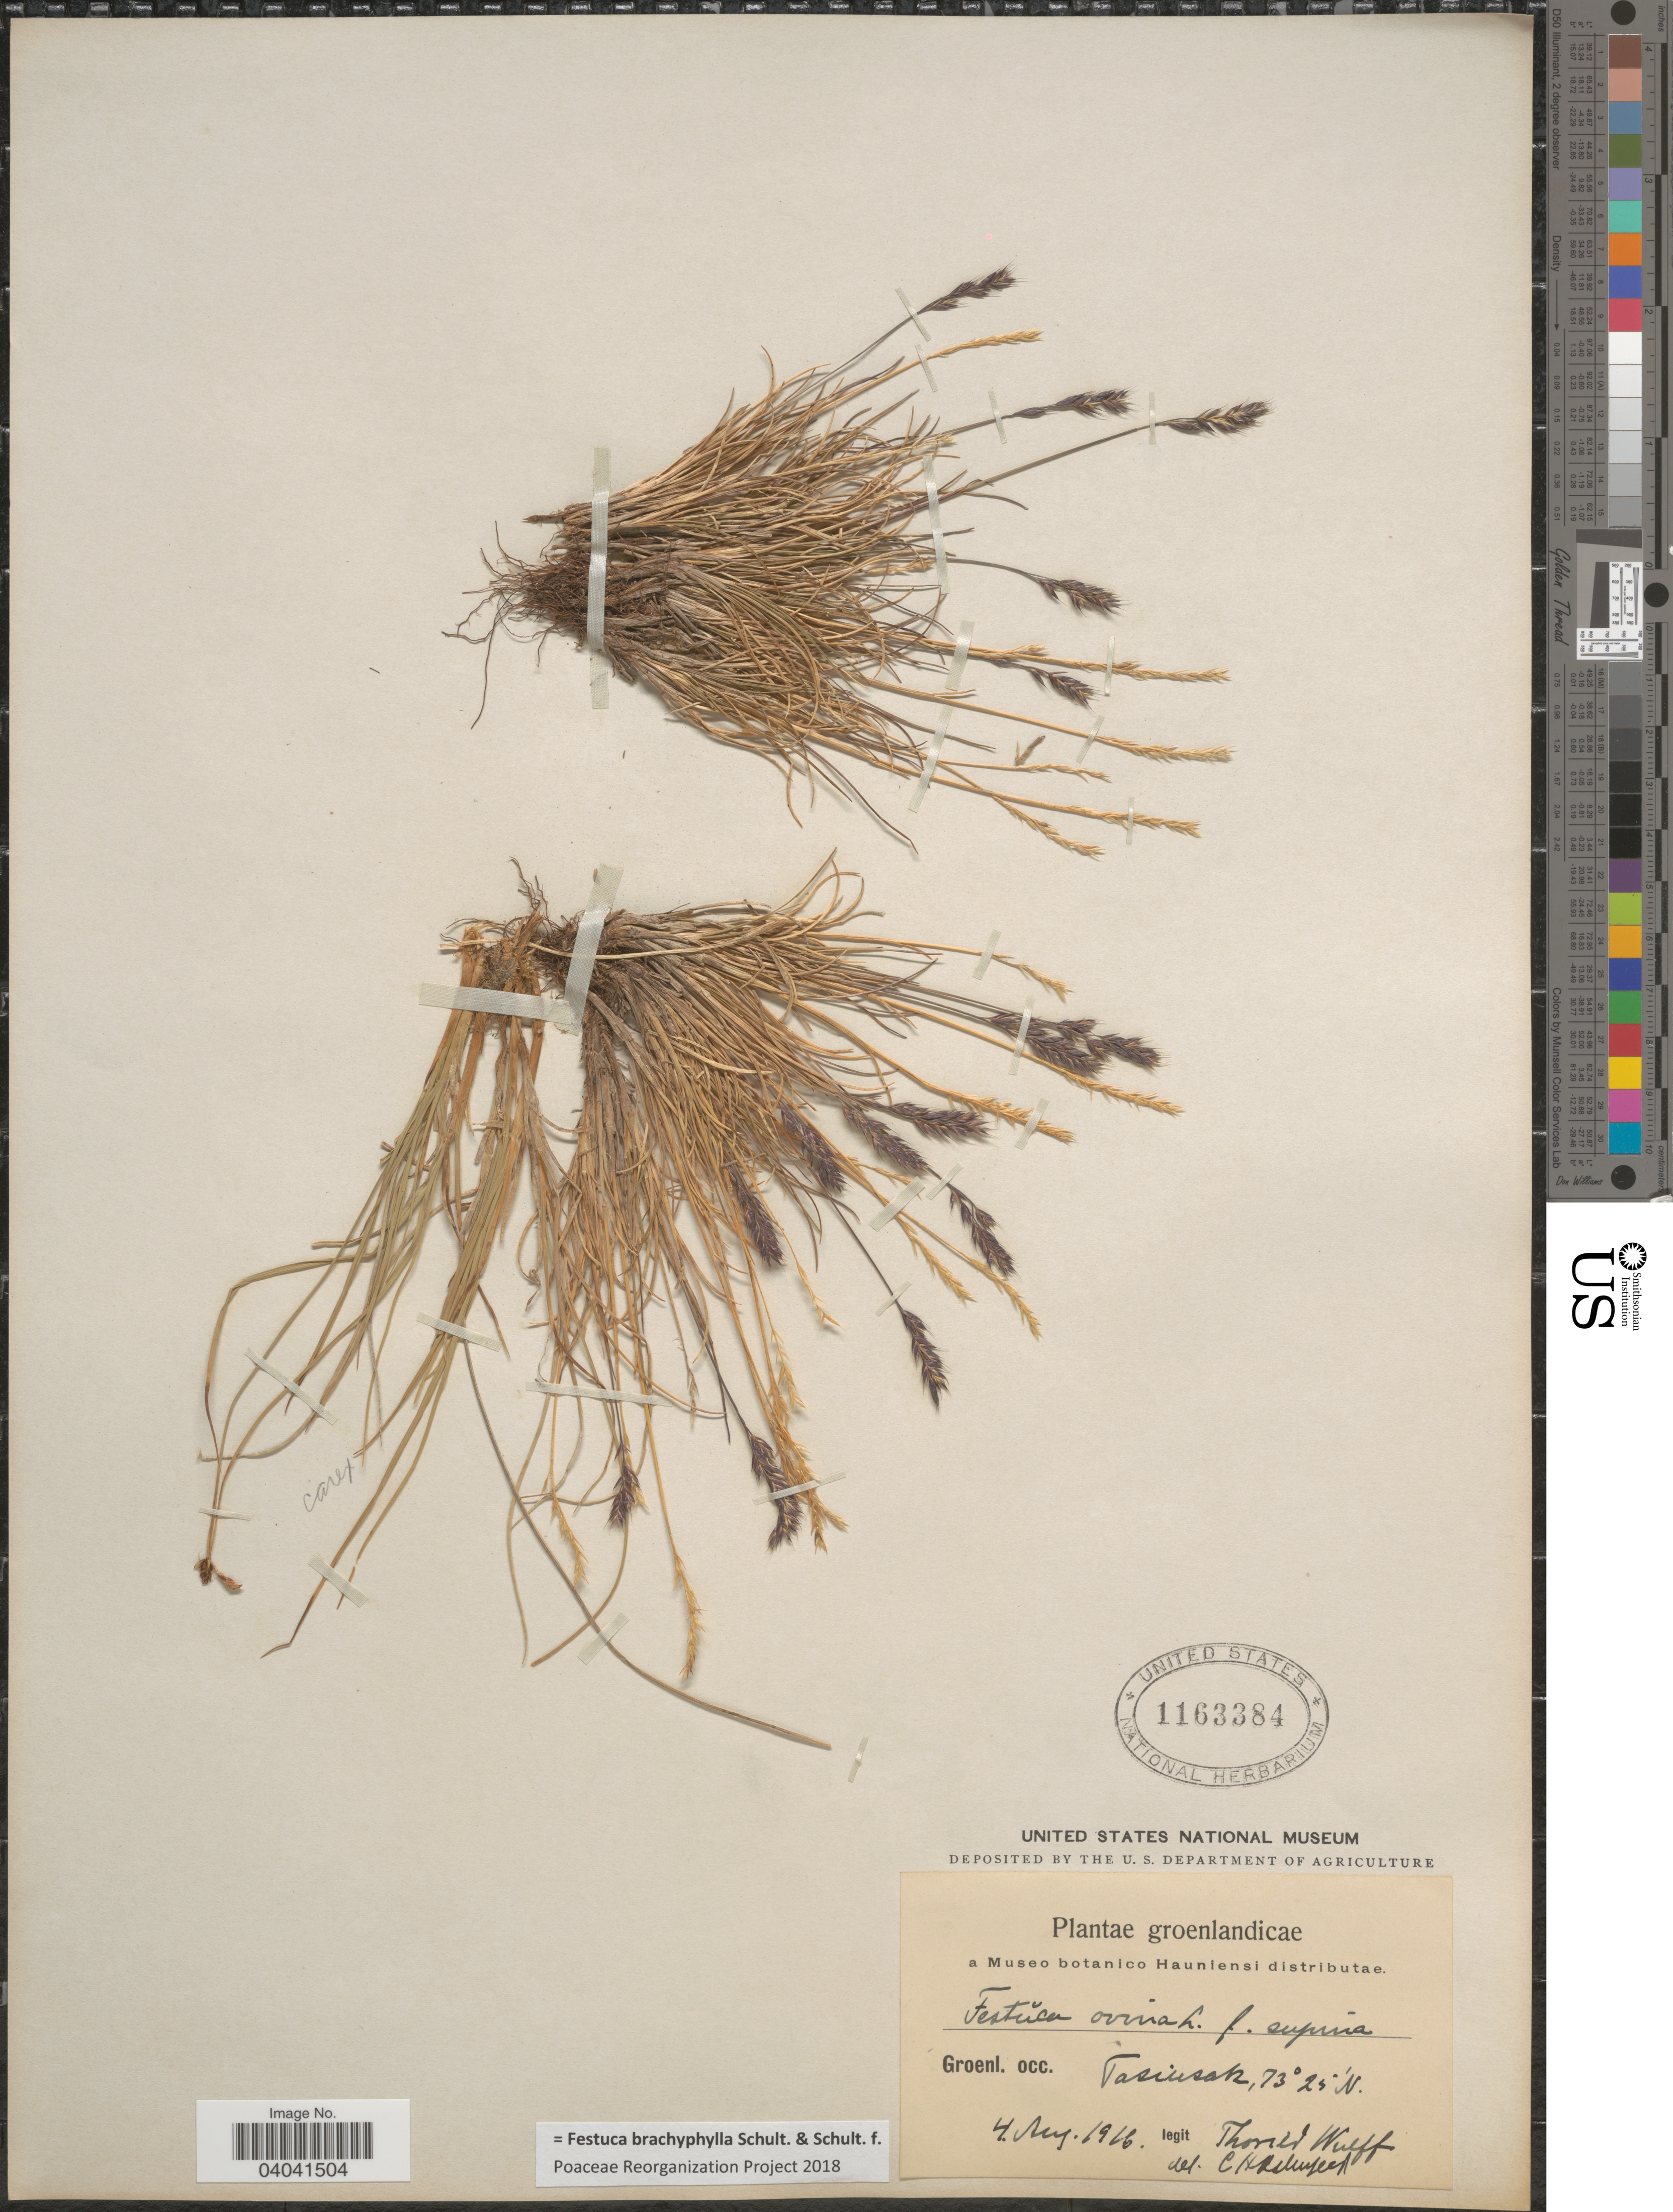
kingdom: Plantae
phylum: Tracheophyta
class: Liliopsida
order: Poales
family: Poaceae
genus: Festuca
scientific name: Festuca brachyphylla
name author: Schult. & Schult. f.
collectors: T. Wulff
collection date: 1916-08-04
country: Greenland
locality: Groenlandicae. Groenl. occ. Tasiusak.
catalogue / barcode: US 1163384